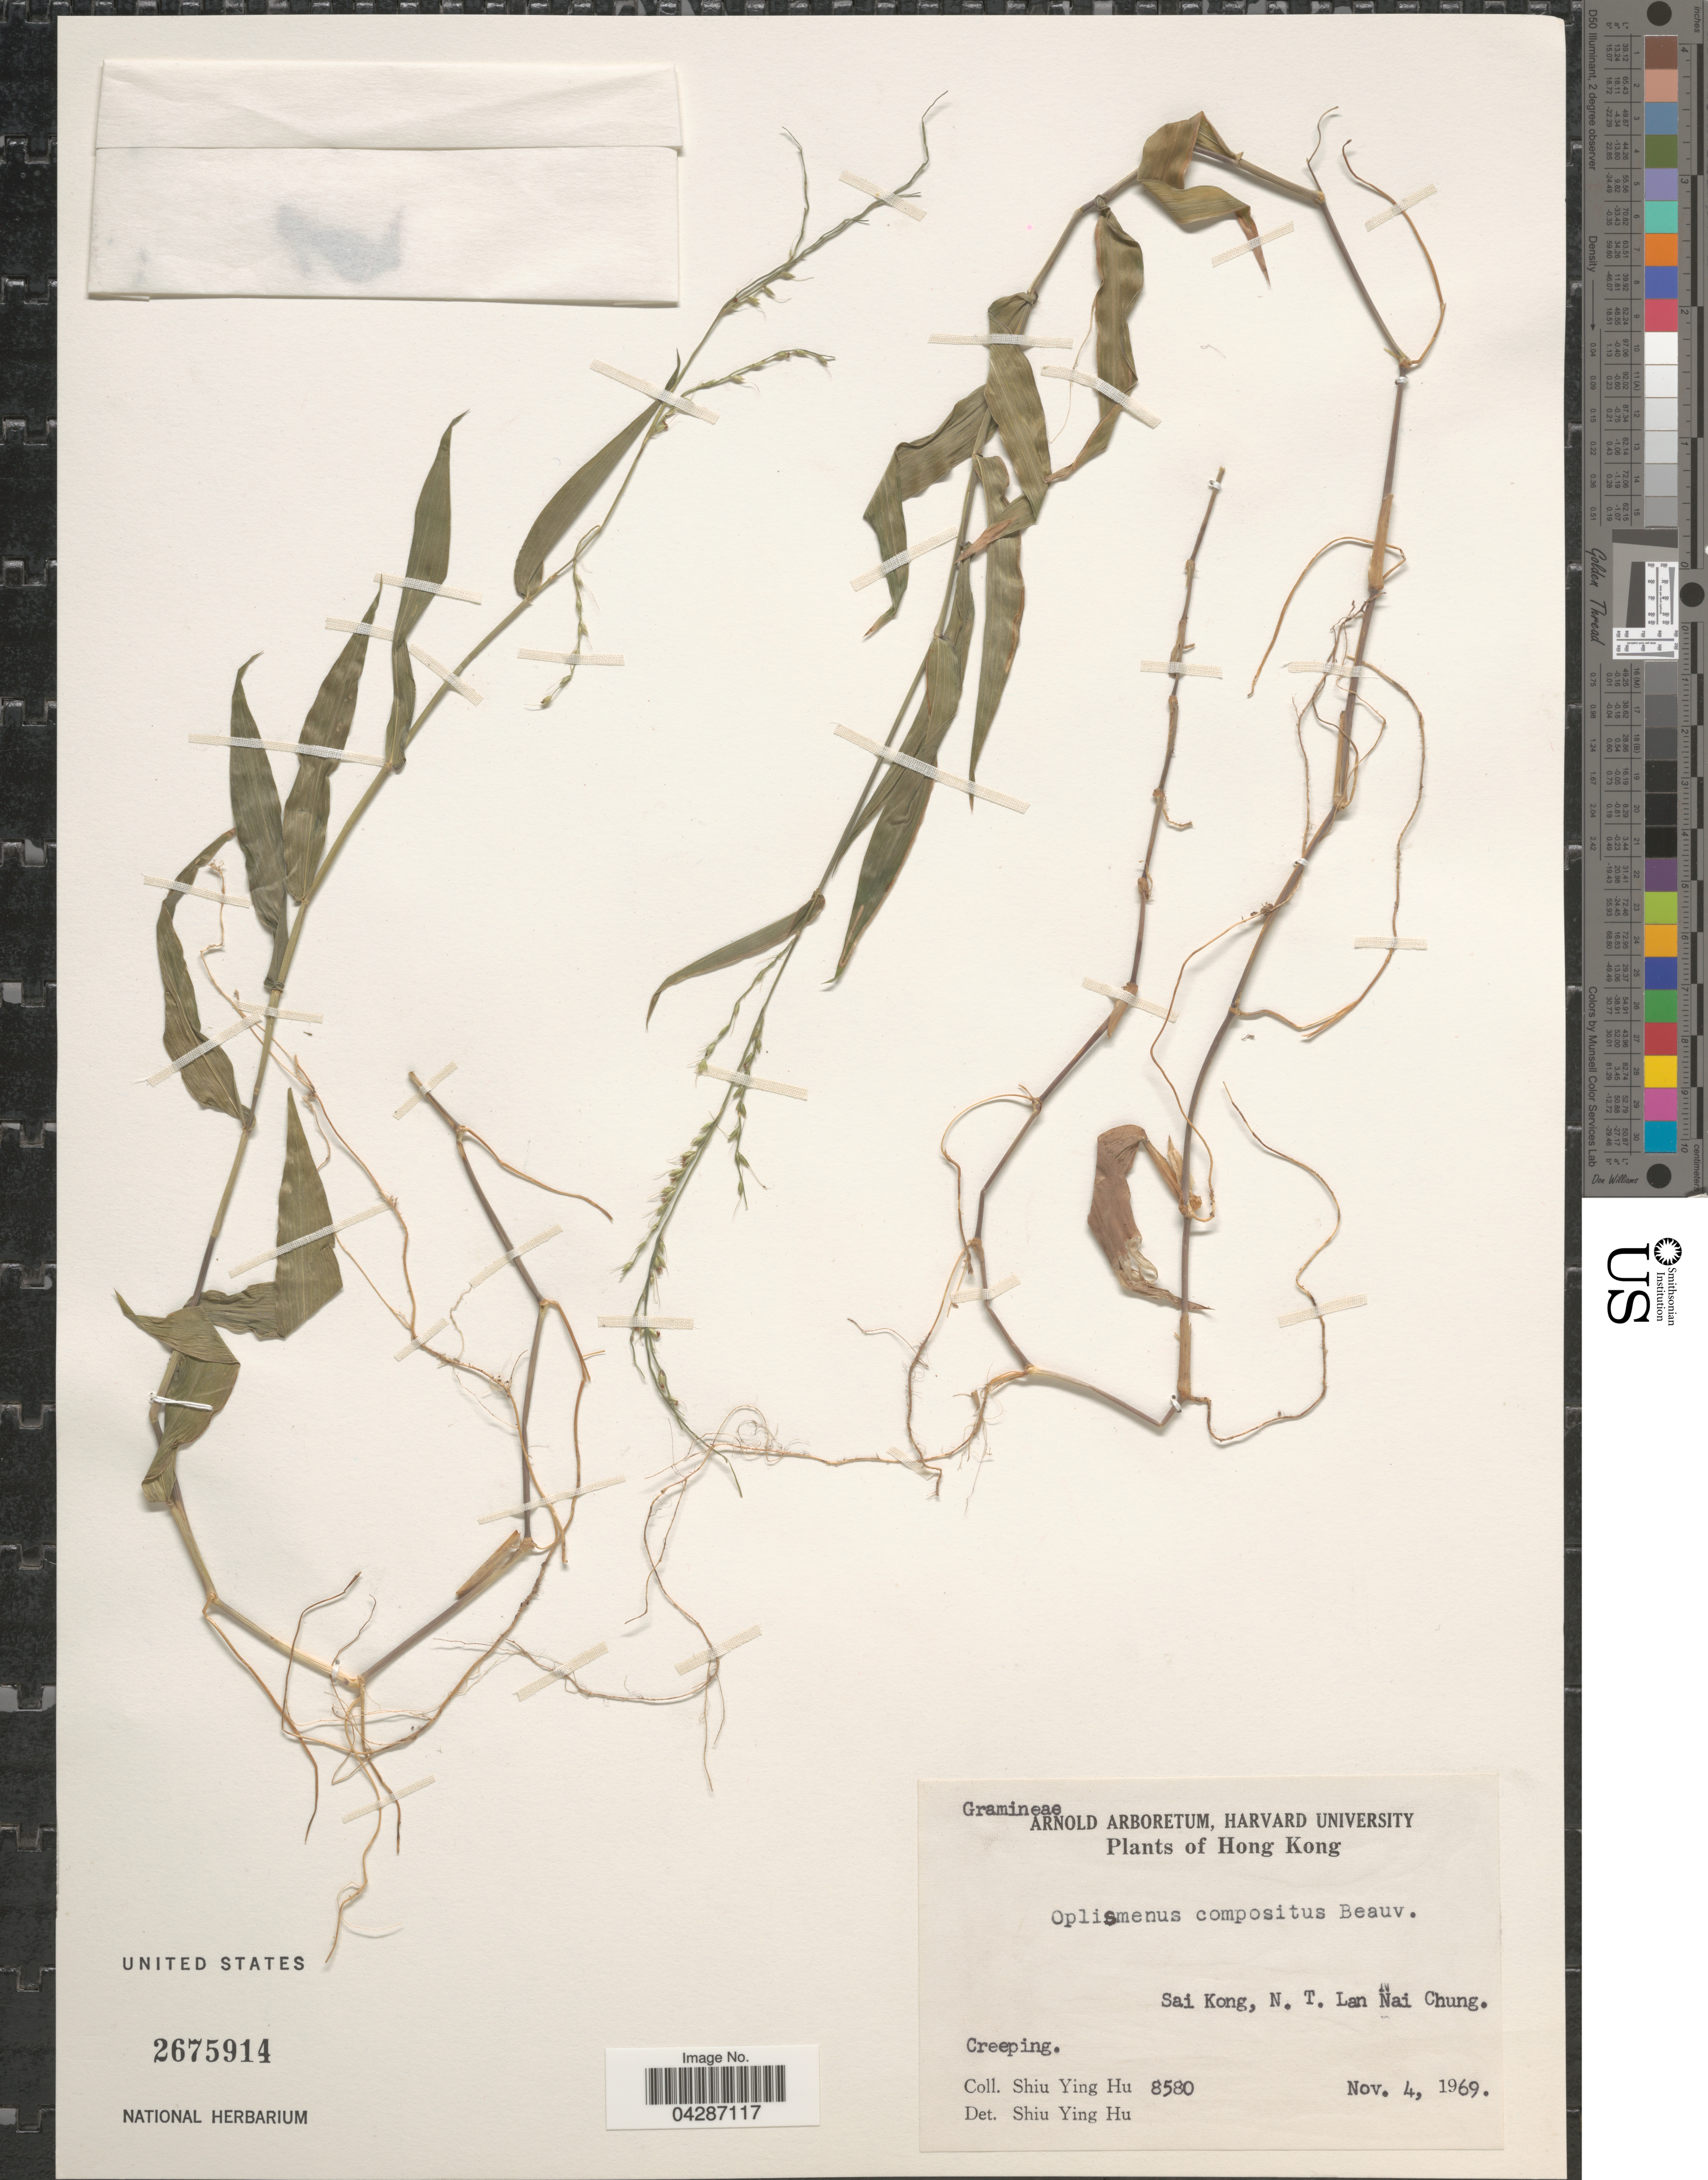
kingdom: Plantae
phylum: Tracheophyta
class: Liliopsida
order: Poales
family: Poaceae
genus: Oplismenus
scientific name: Oplismenus compositus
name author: (L.) P. Beauv.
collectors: S. Y. Hu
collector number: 8580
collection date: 1969-11-04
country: China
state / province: Hong Kong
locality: Sai Kong, N. T. Lan Nai Chung.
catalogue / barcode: US 2675914